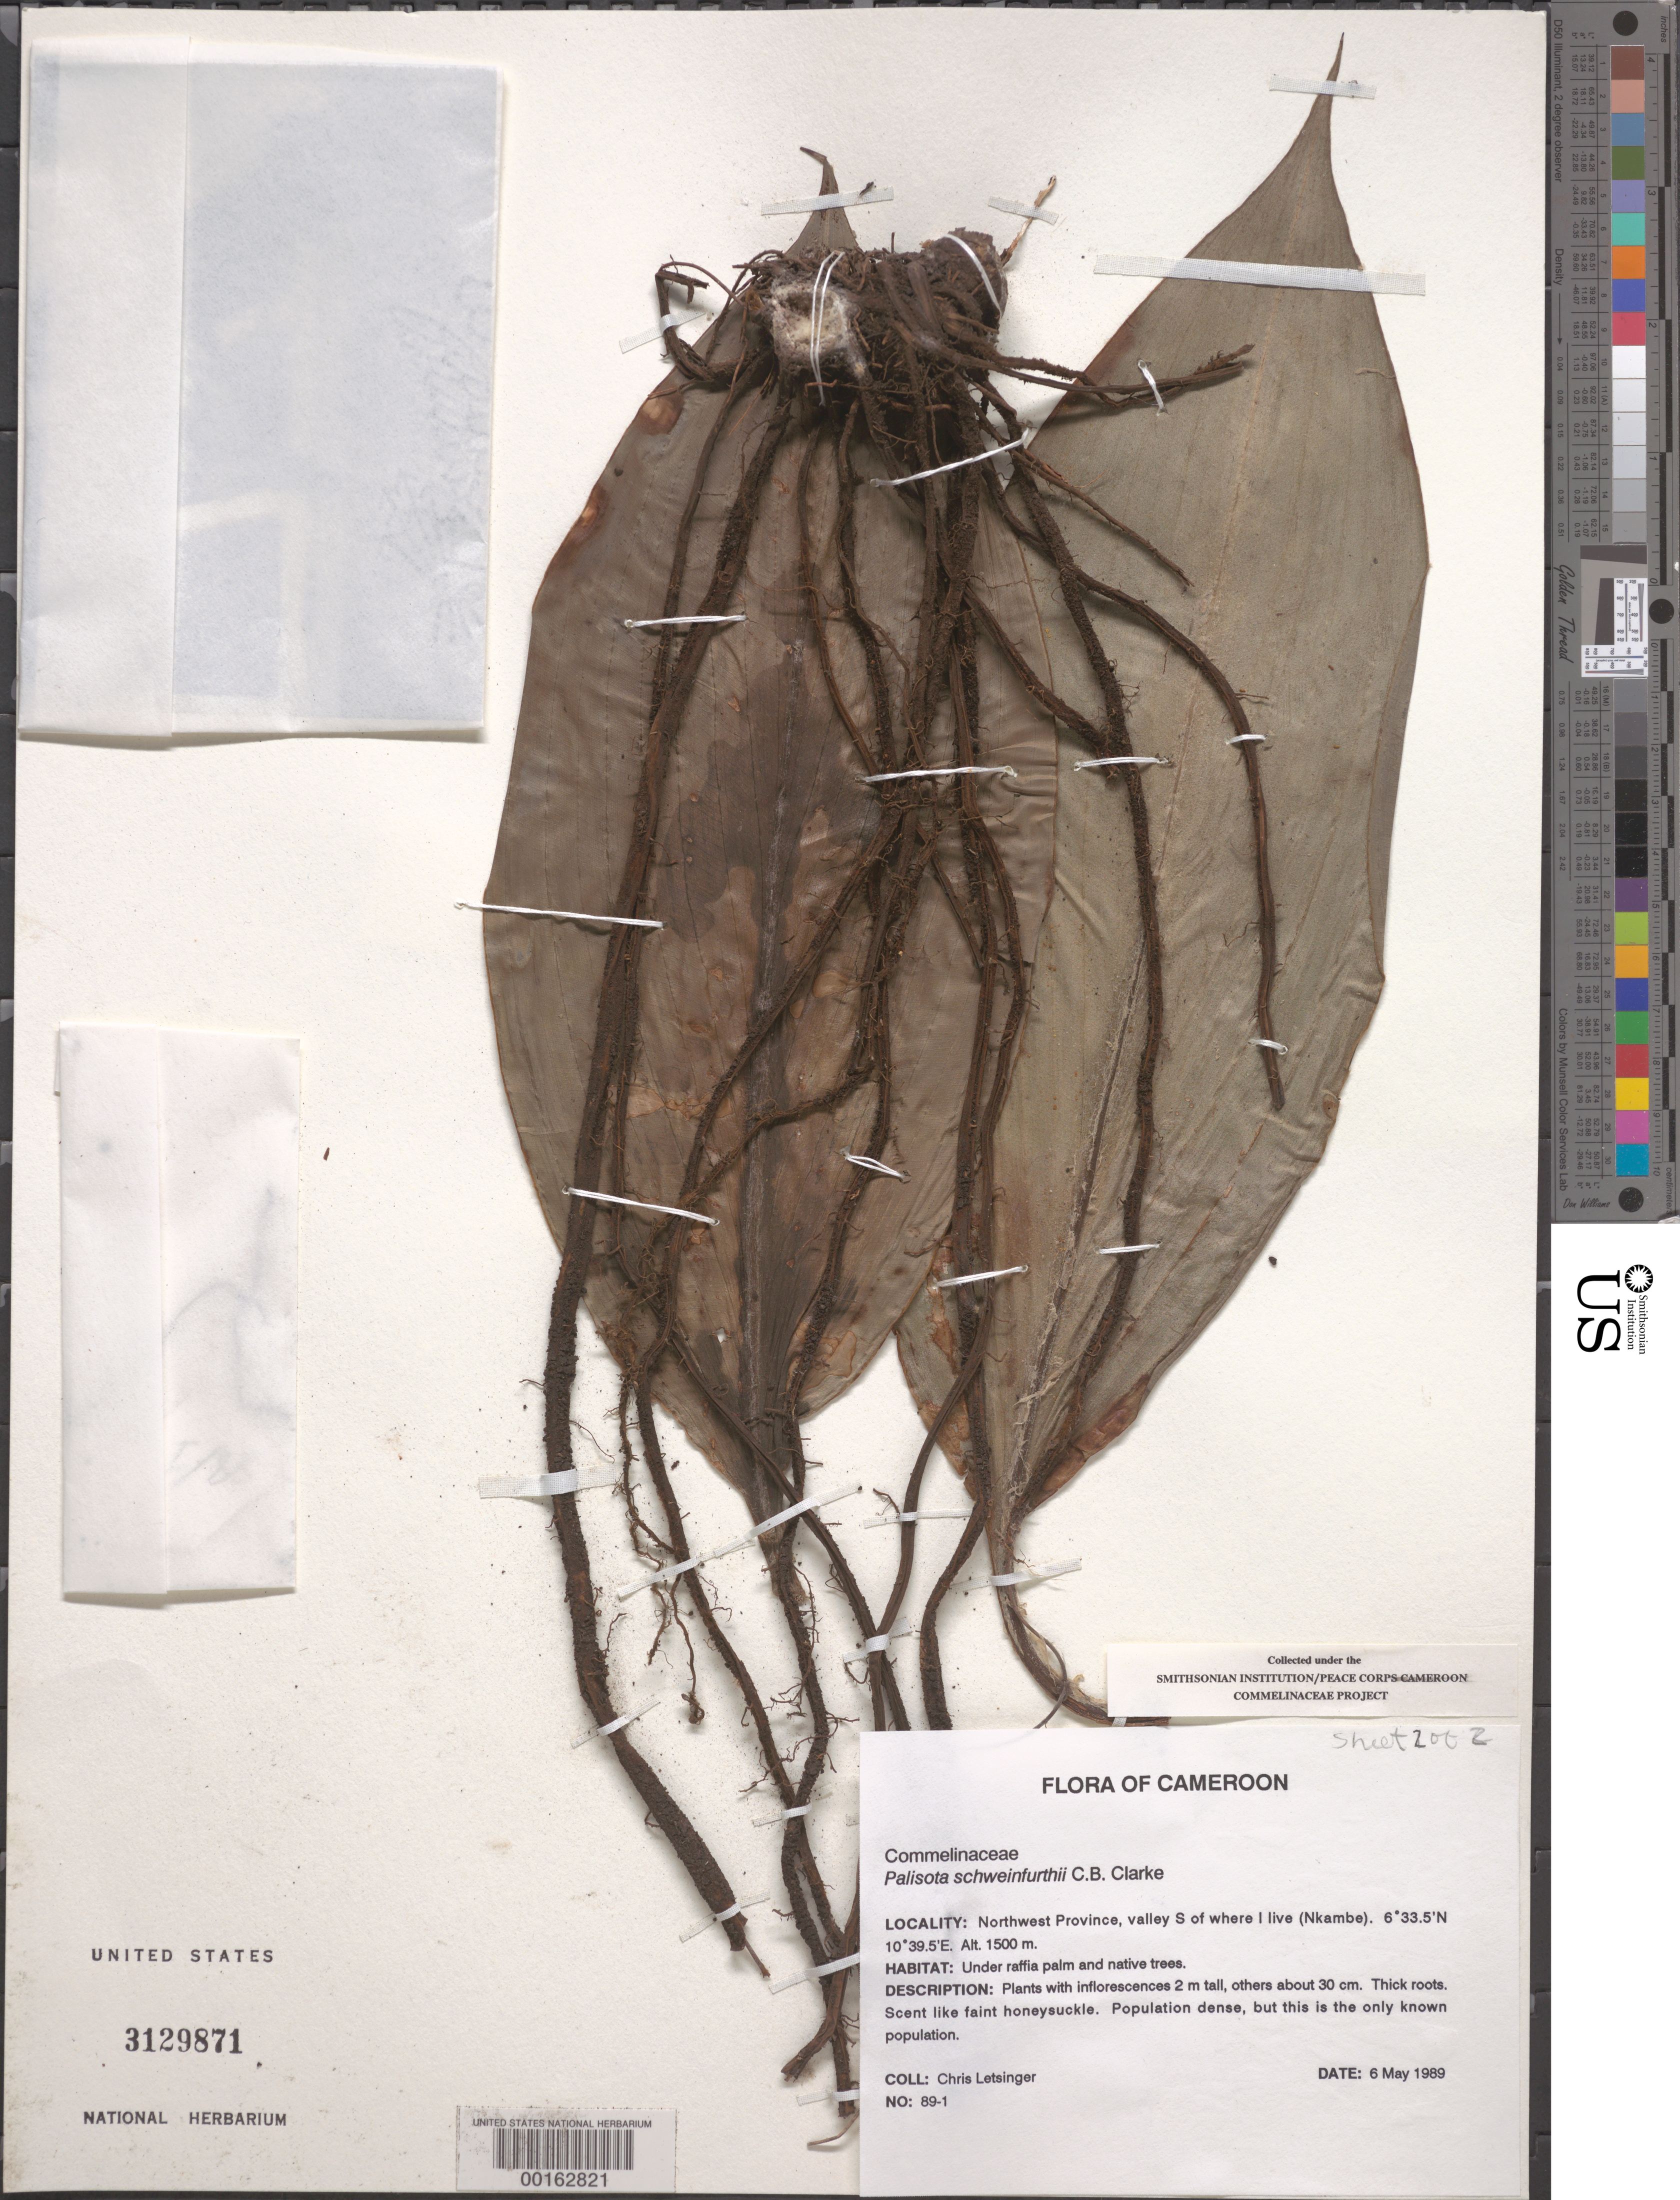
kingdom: Plantae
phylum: Tracheophyta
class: Liliopsida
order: Commelinales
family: Commelinaceae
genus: Palisota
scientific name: Palisota barteri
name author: Hook.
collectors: C. Letsinger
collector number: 89-1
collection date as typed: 06 May 1989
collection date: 1989-05-06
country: Cameroon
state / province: Nord-ouest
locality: Valley s of nkambe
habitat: Under raffia palm and native trees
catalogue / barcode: US 3129871